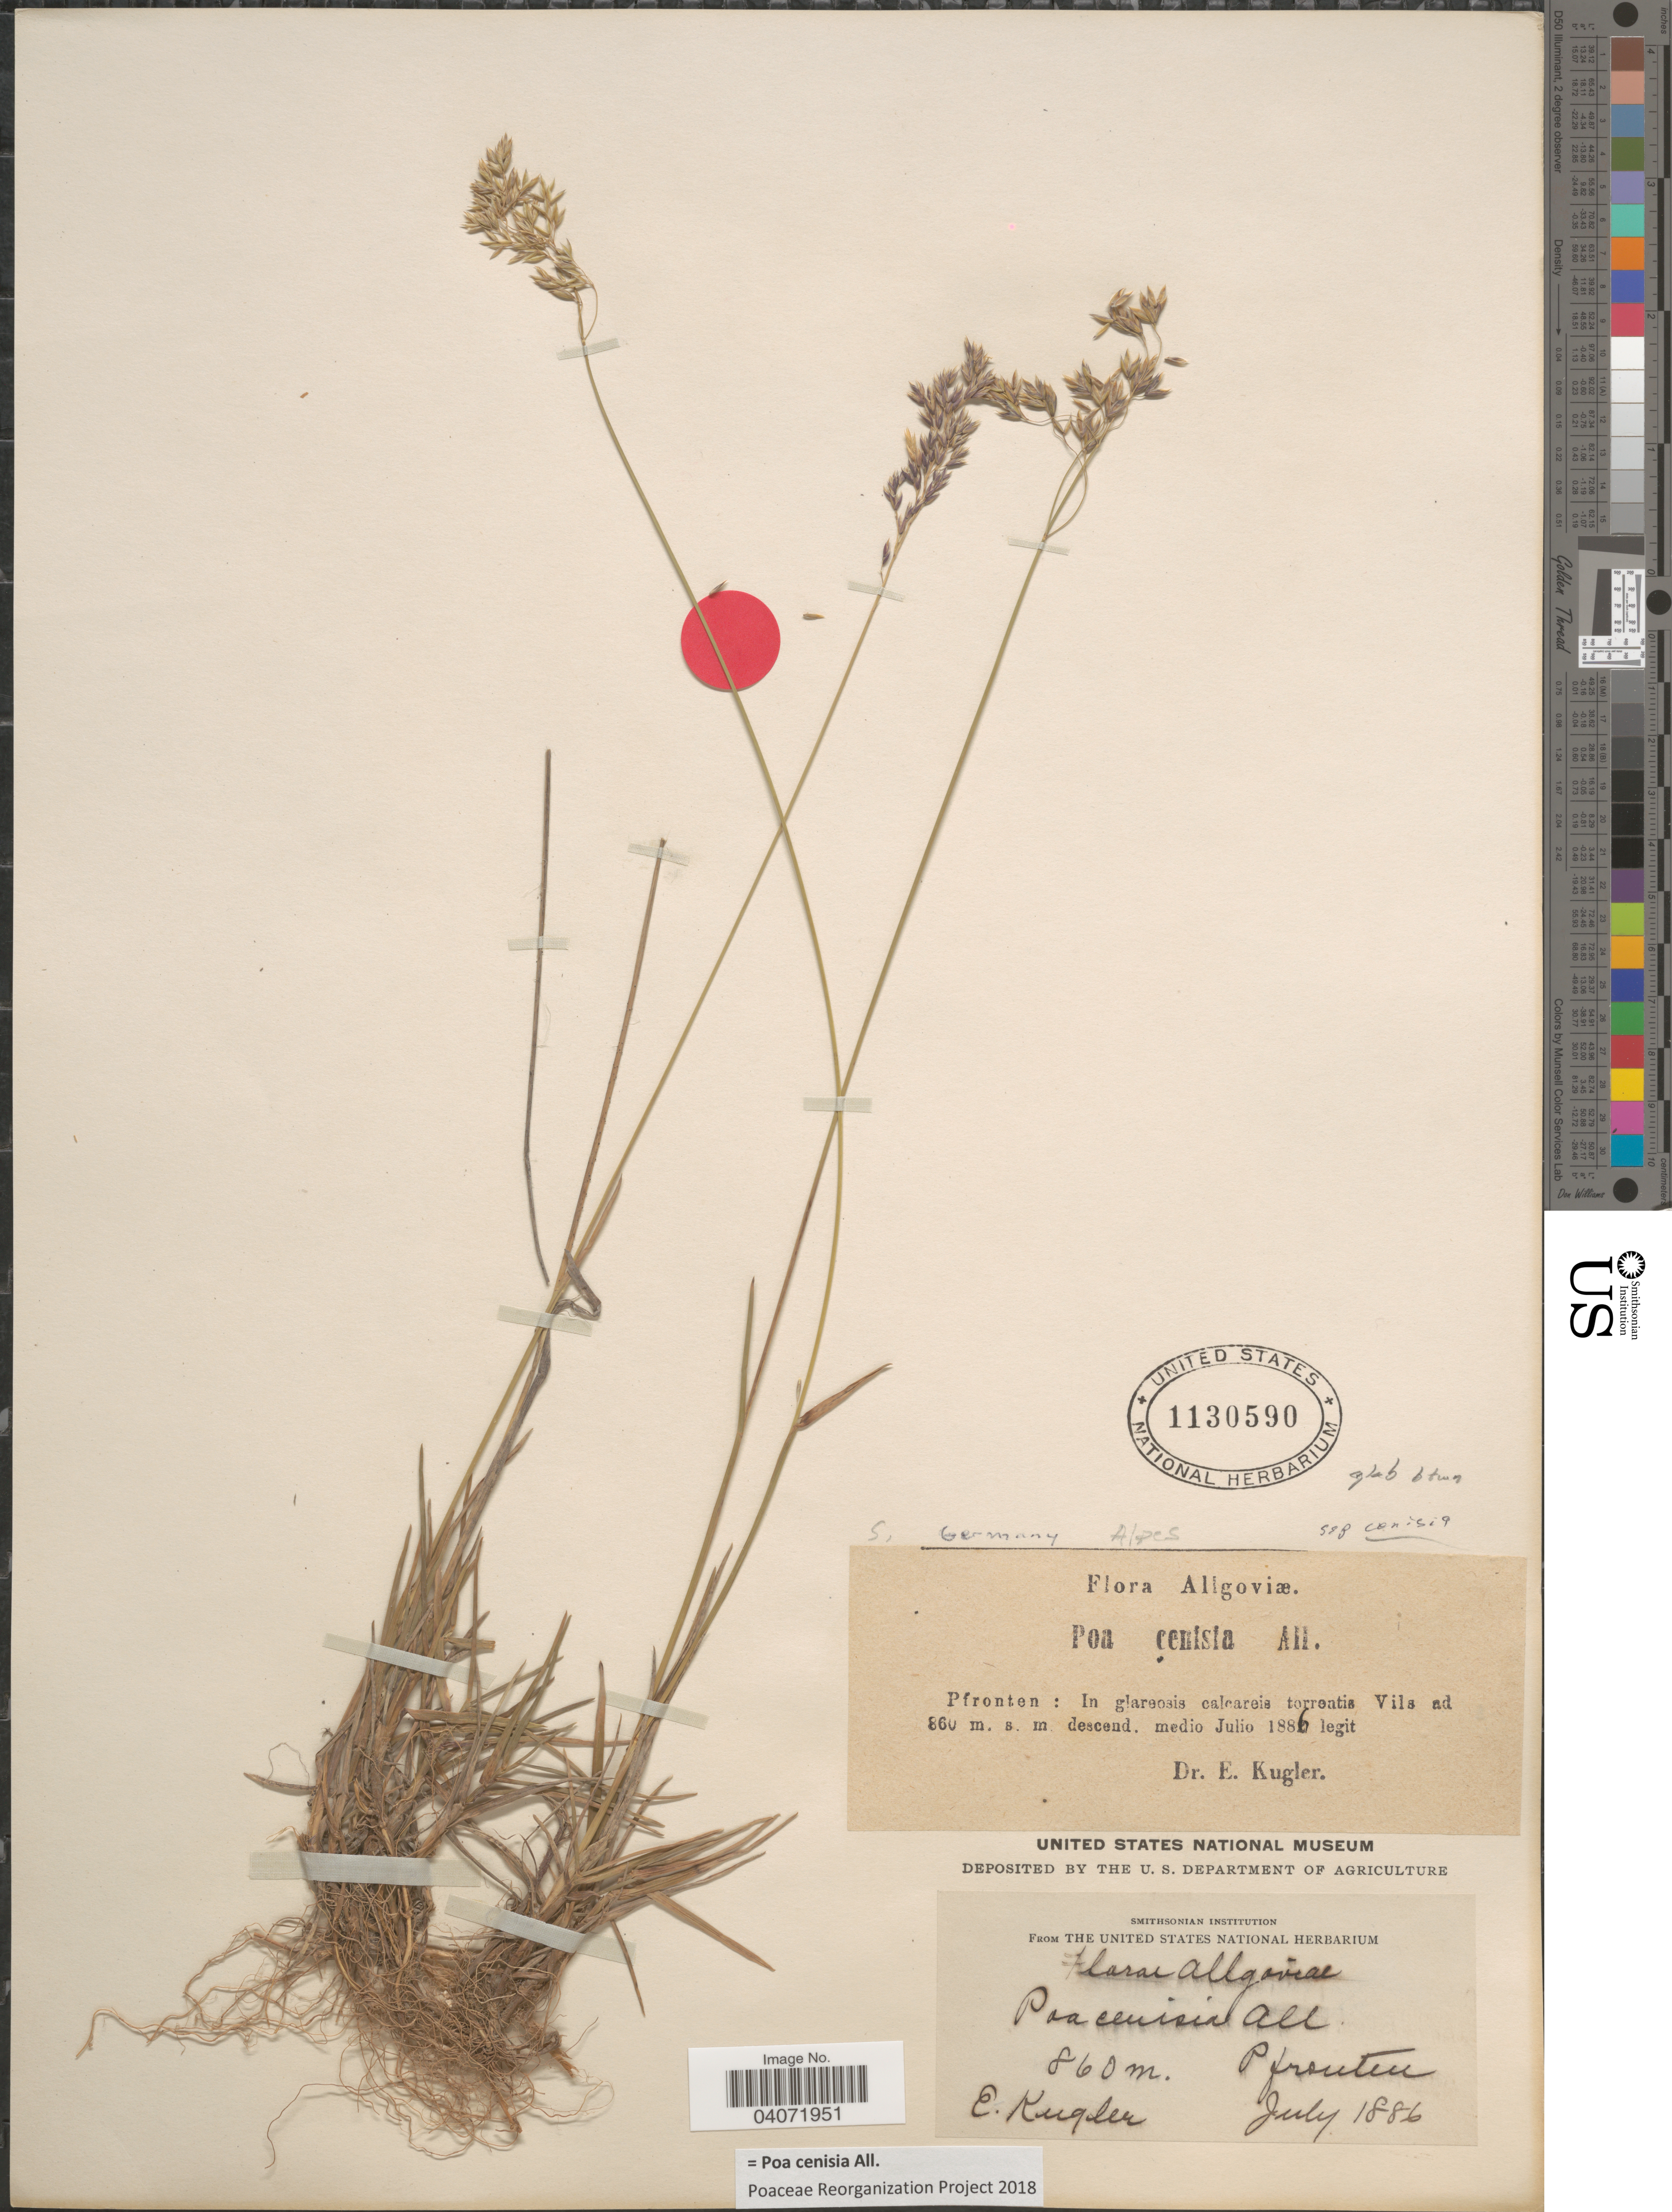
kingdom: Plantae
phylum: Tracheophyta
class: Liliopsida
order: Poales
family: Poaceae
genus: Poa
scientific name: Poa cenisia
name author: All.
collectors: E. Kugler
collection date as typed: medio Julio 1886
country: Germany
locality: S. Germany. Alpes. Allgoviæ. Pfronten: In glareosis calcareis torrentia Vils.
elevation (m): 860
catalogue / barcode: US 1130590